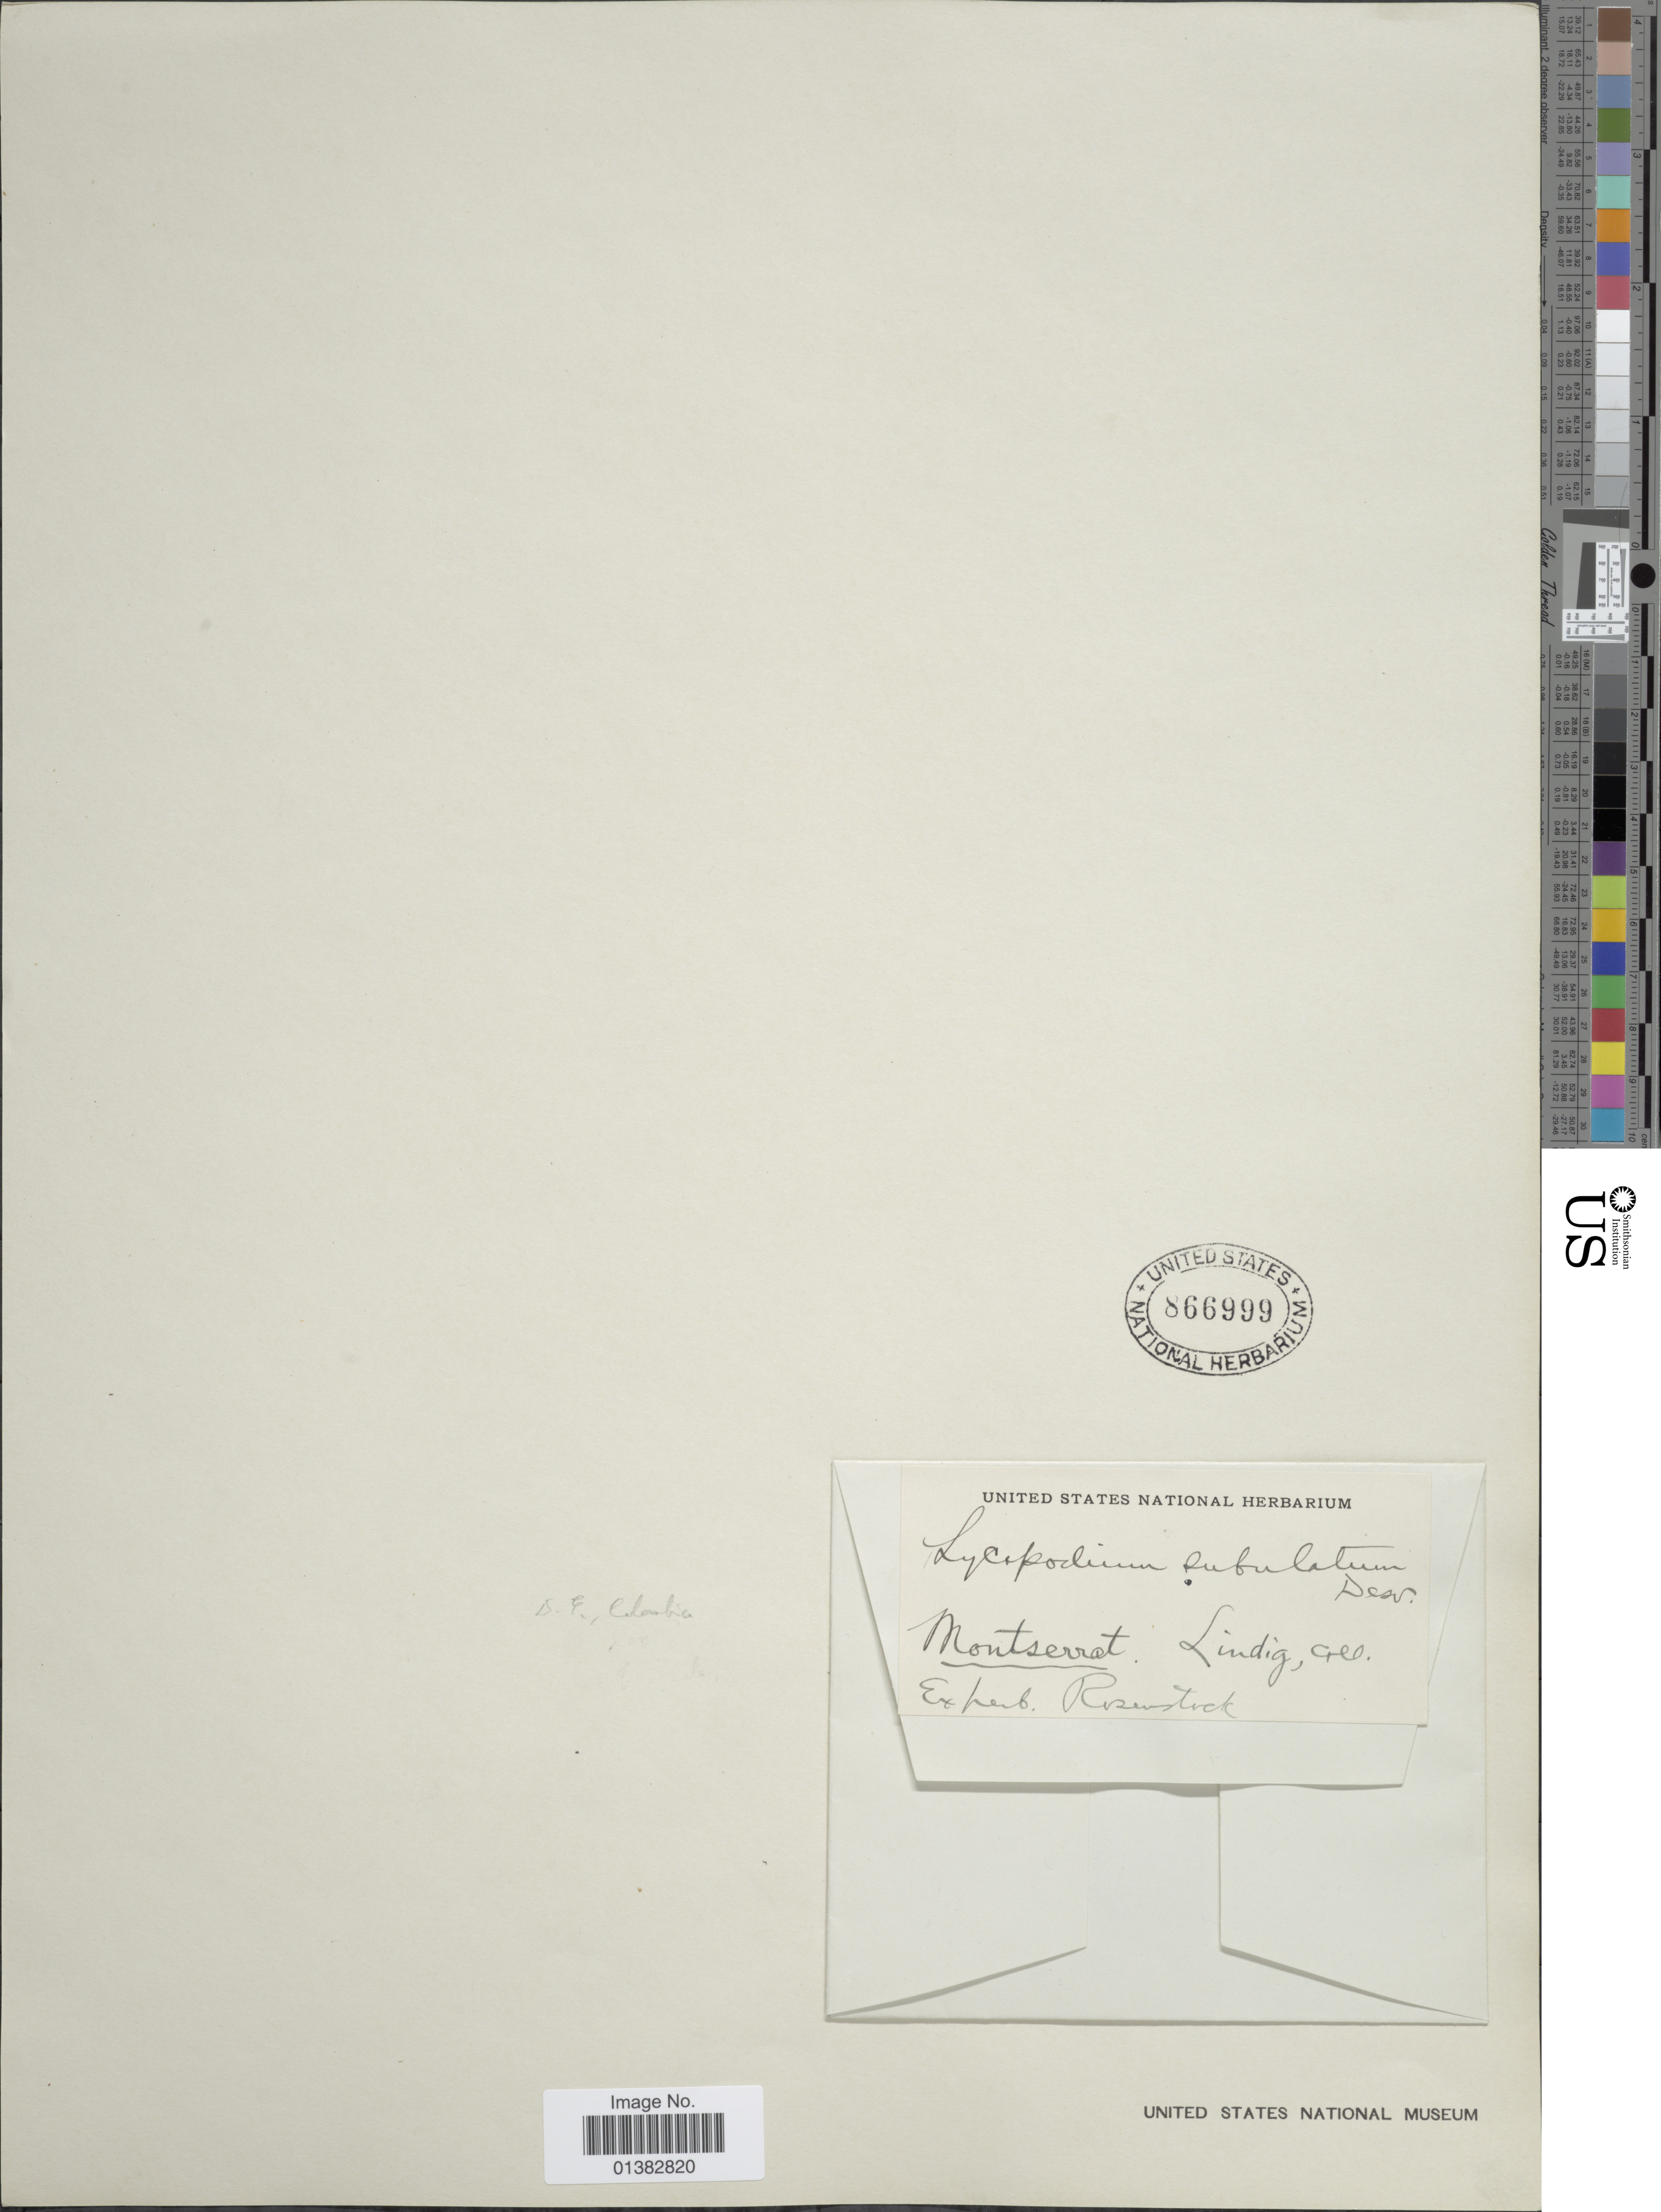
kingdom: Plantae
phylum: Tracheophyta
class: Lycopodiopsida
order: Lycopodiales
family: Lycopodiaceae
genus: Phlegmariurus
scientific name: Phlegmariurus subulatus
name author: (Desv. ex Poir.) B. Øllg.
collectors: -. Lindig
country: Montserrat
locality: Montserrat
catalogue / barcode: US 866999